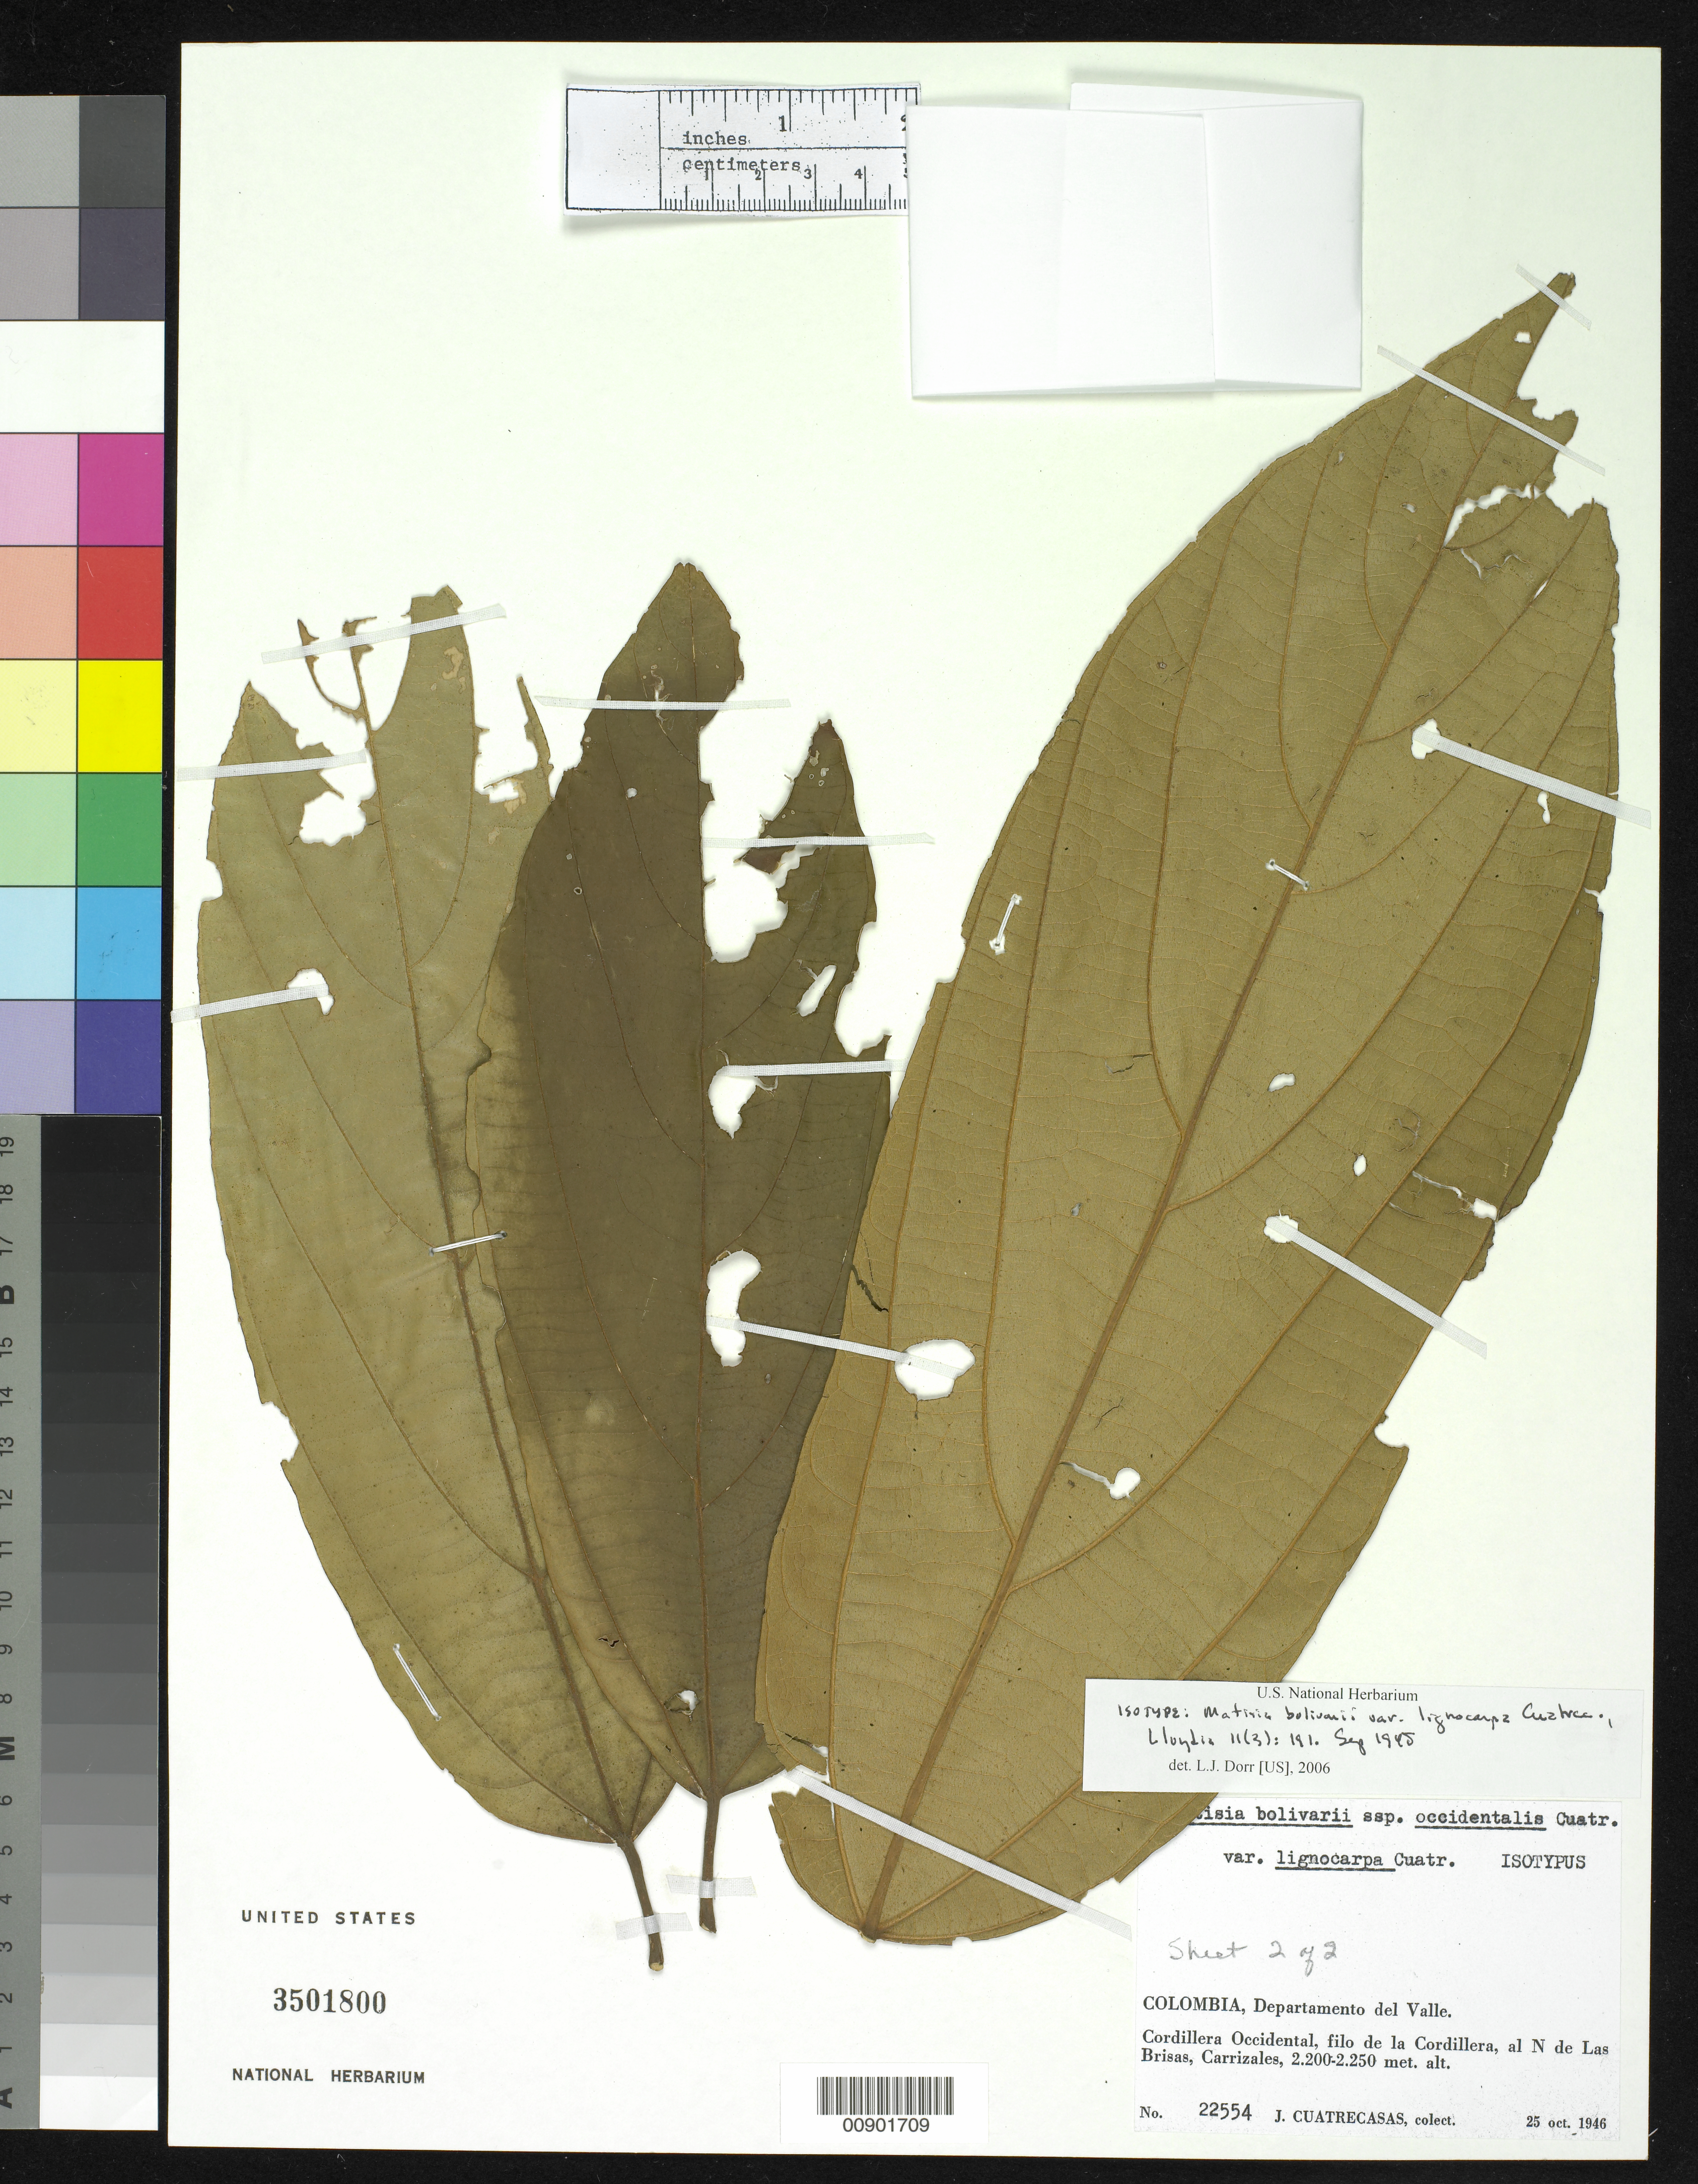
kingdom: Plantae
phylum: Tracheophyta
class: Magnoliopsida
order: Malvales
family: Malvaceae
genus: Quararibea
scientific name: Quararibea bolivarii subsp. occidentalis var. lignocarpa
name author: Cuatrec.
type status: Isotype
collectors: J. Cuatrecasas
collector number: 22554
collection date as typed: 25 Oct 1946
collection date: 1946-10-25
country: Colombia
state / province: Valle del Cauca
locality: Cordillera Occidental, filo de la Cordillera, al N de Las Brisas, Carrizales.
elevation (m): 2200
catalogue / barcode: US 3501800